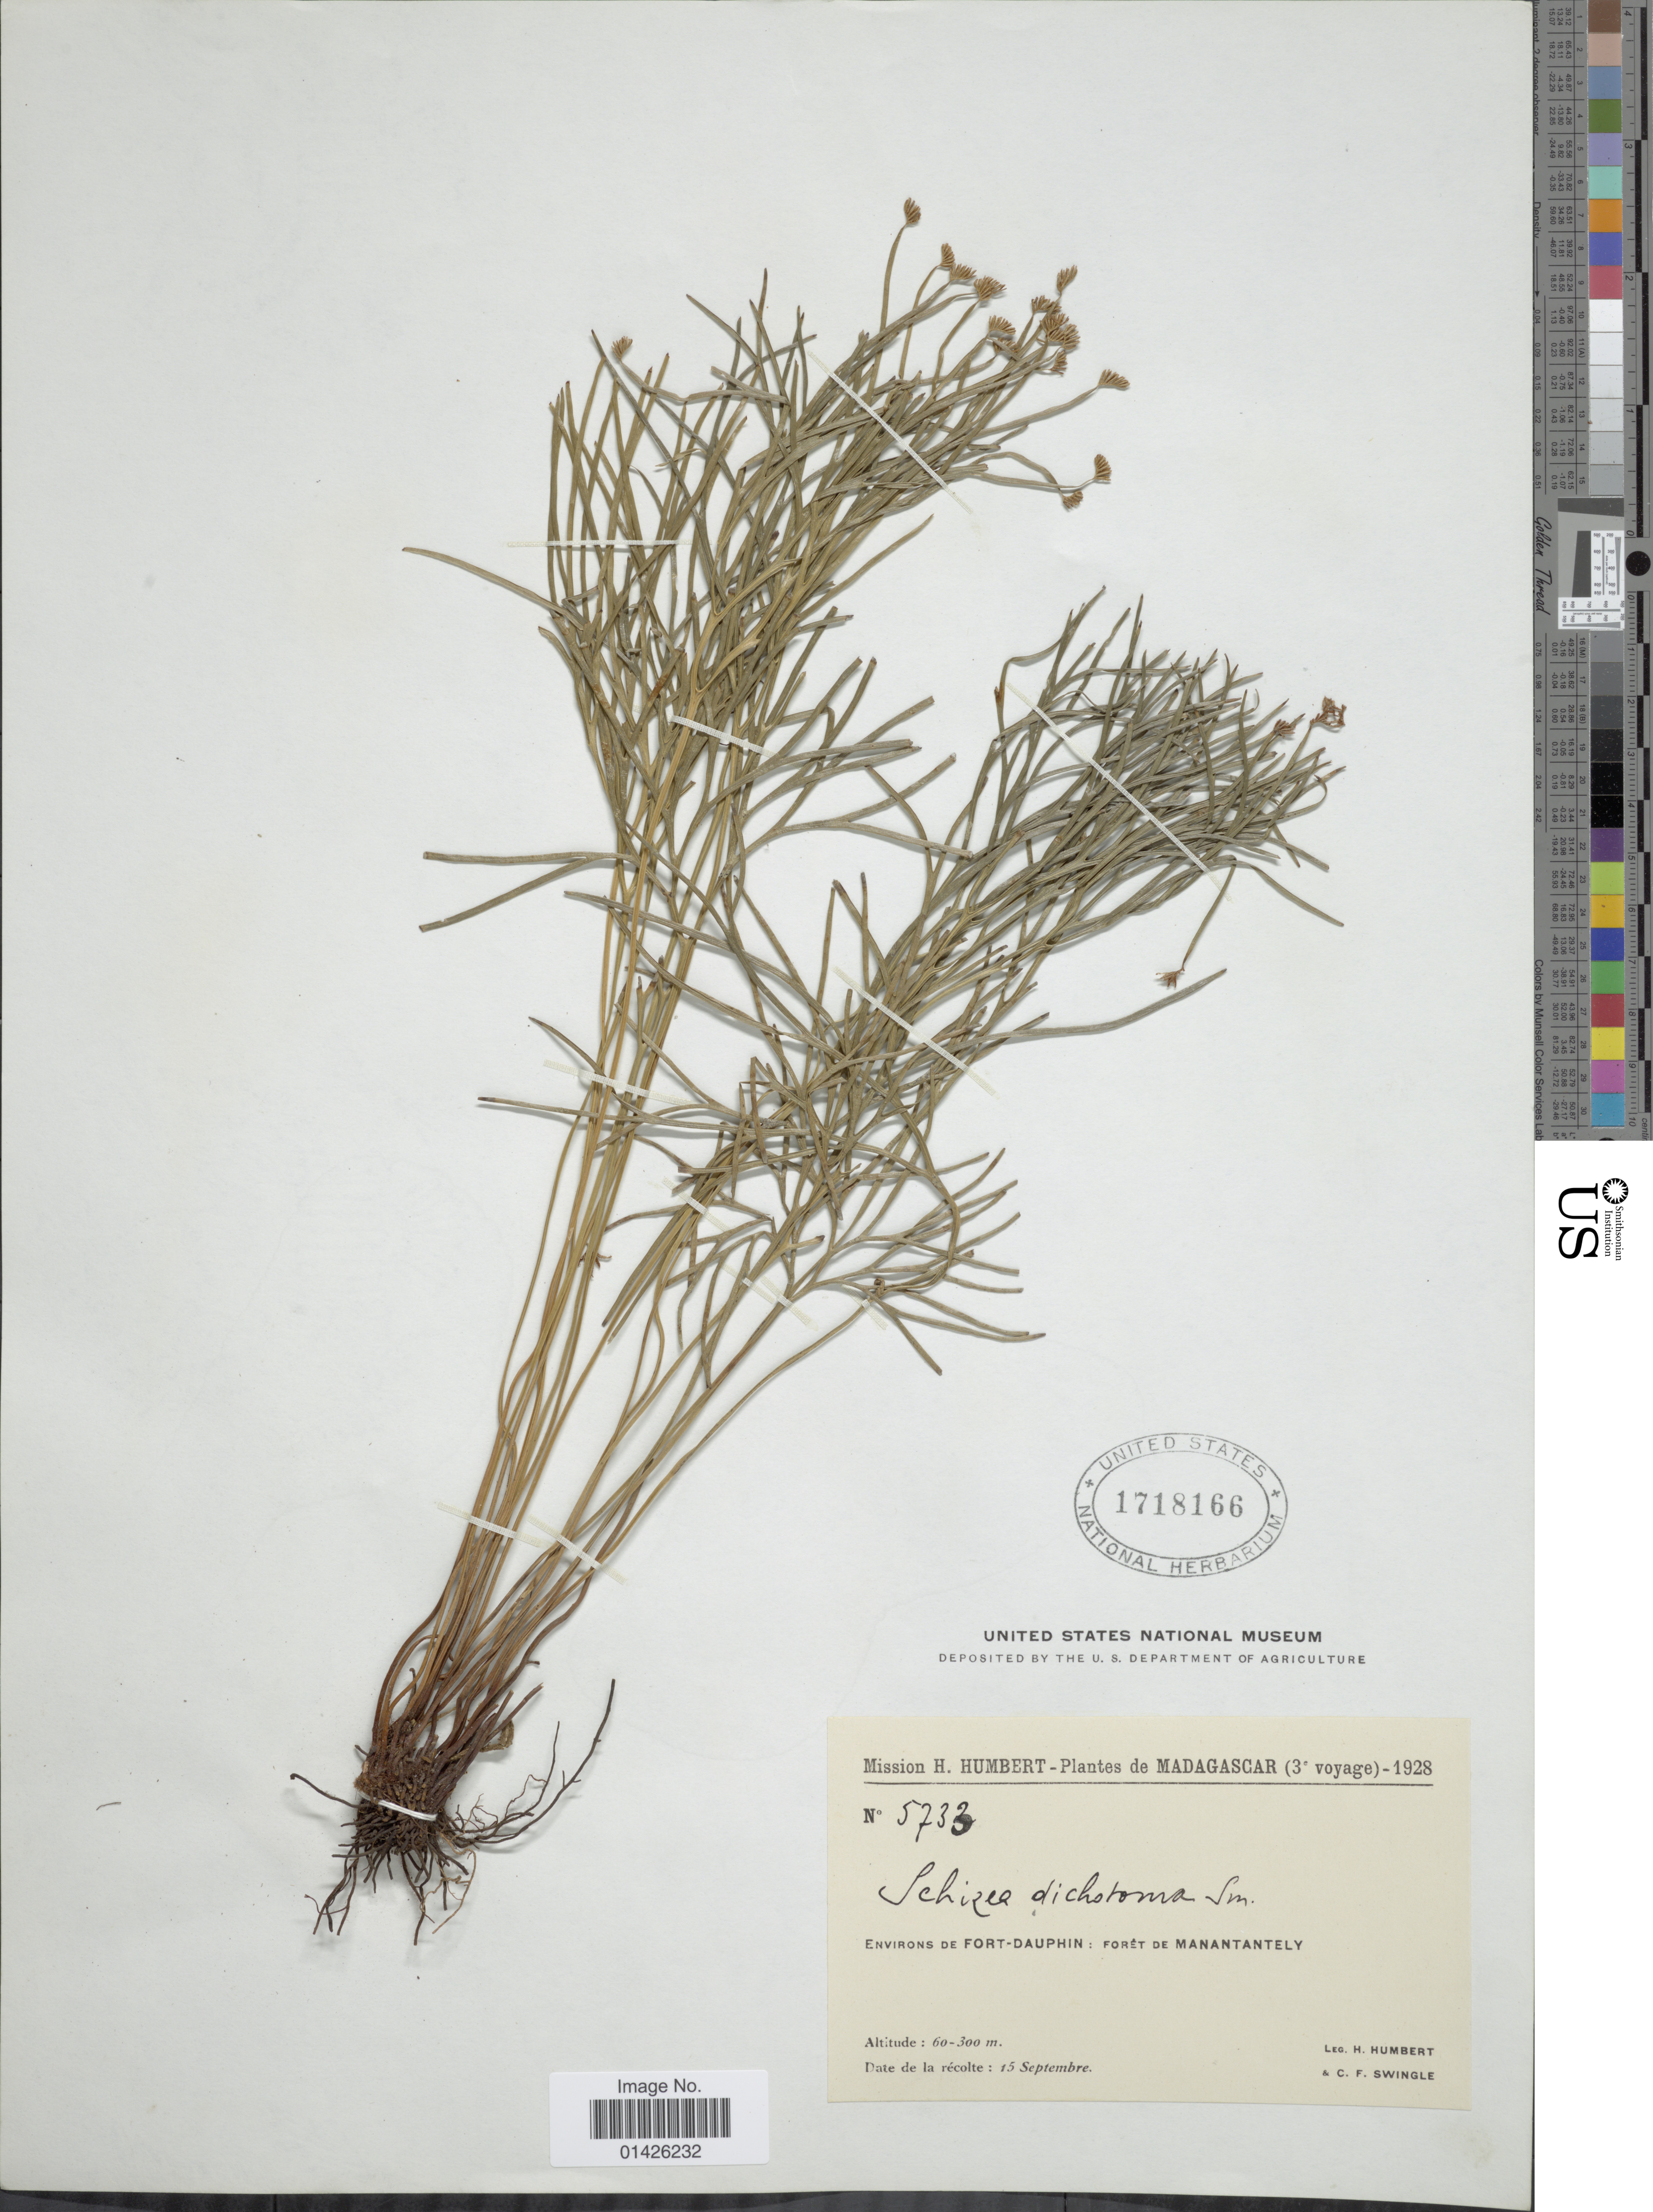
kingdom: Plantae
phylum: Tracheophyta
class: Polypodiopsida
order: Schizaeales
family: Schizaeaceae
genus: Schizaea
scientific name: Schizaea dichotoma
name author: (L.) J. Sm.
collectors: H. Humbert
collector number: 5733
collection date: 1928-09-15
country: Madagascar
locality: Environs de Fort-Dauphin: Forêt de Manantantely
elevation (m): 60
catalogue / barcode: US 1718166